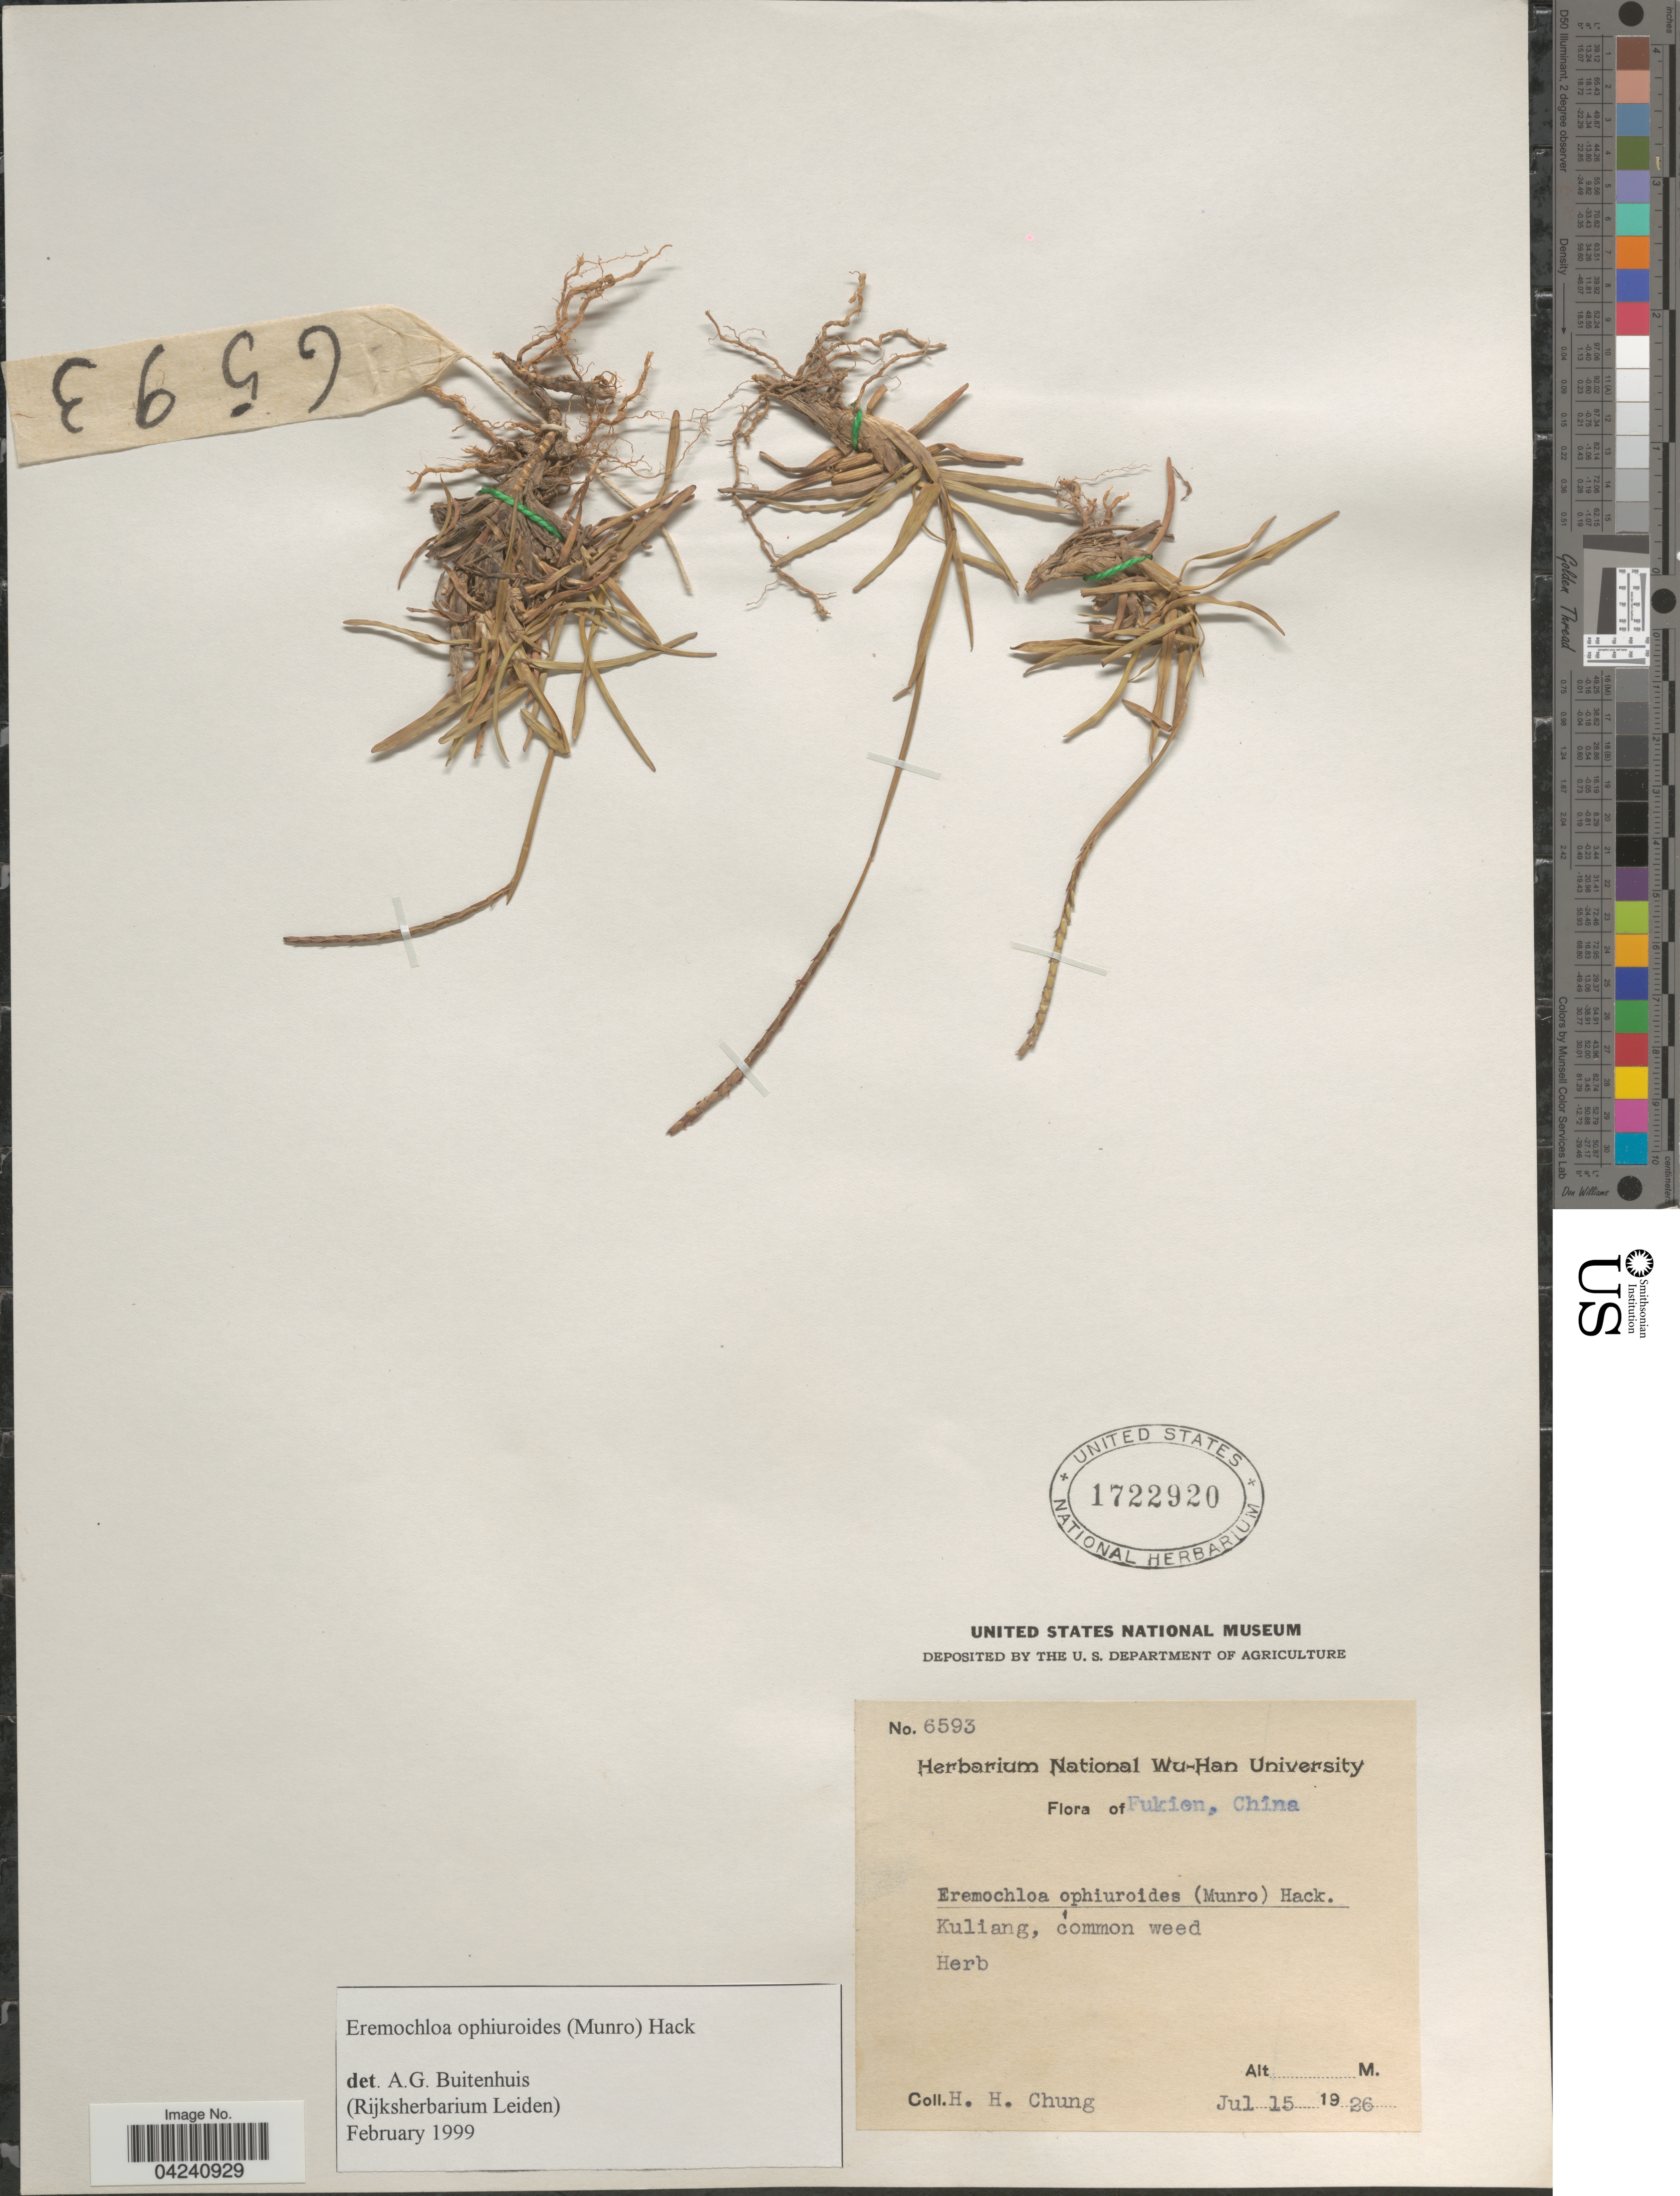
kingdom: Plantae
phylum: Tracheophyta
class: Liliopsida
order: Poales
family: Poaceae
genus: Eremochloa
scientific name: Eremochloa ophiuroides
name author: (Munro) Hack.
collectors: H. Chung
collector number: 6593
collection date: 1926-07-15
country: China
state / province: Fujian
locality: Fukien. Kuliang.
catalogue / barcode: US 1722920